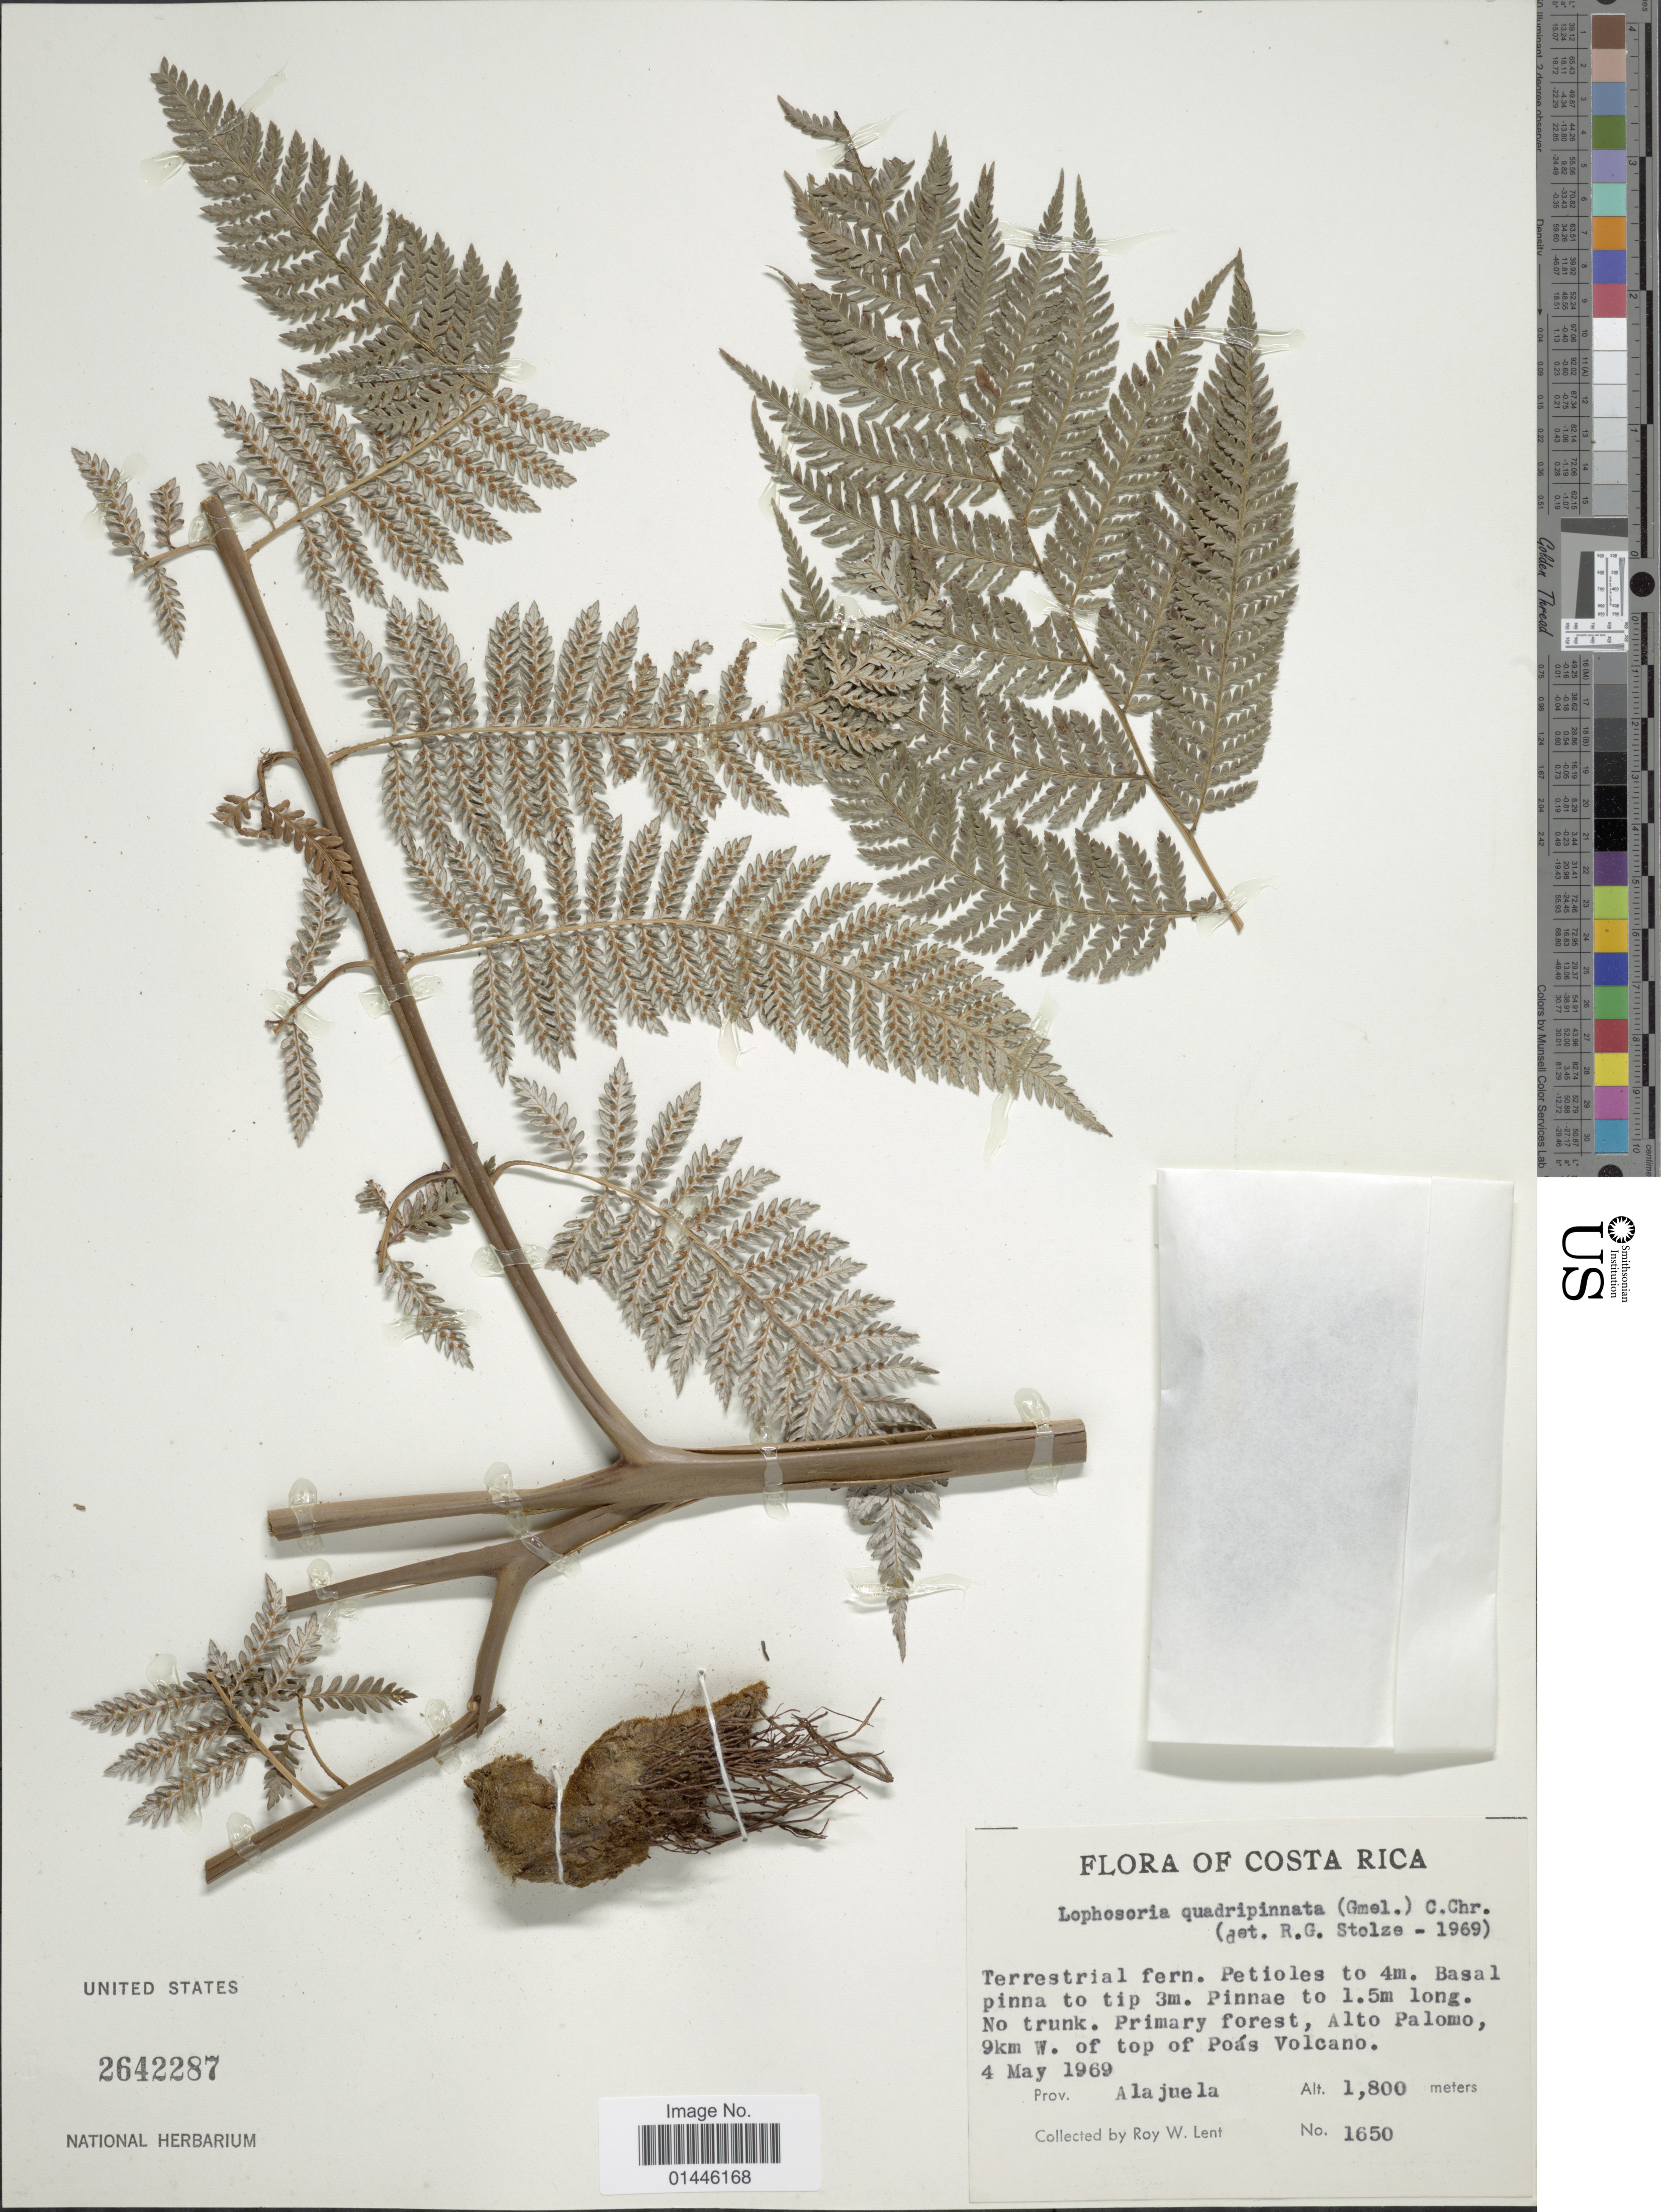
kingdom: Plantae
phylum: Tracheophyta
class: Polypodiopsida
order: Cyatheales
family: Dicksoniaceae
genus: Lophosoria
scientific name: Lophosoria quadripinnata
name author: (J.F. Gmel.) C. Chr.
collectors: R. W. Lent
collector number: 1650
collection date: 1969-05-04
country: Costa Rica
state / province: Alajuela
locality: Alto Palomo, 9km W. of top of Poás Volcano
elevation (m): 1800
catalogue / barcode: US 2642287